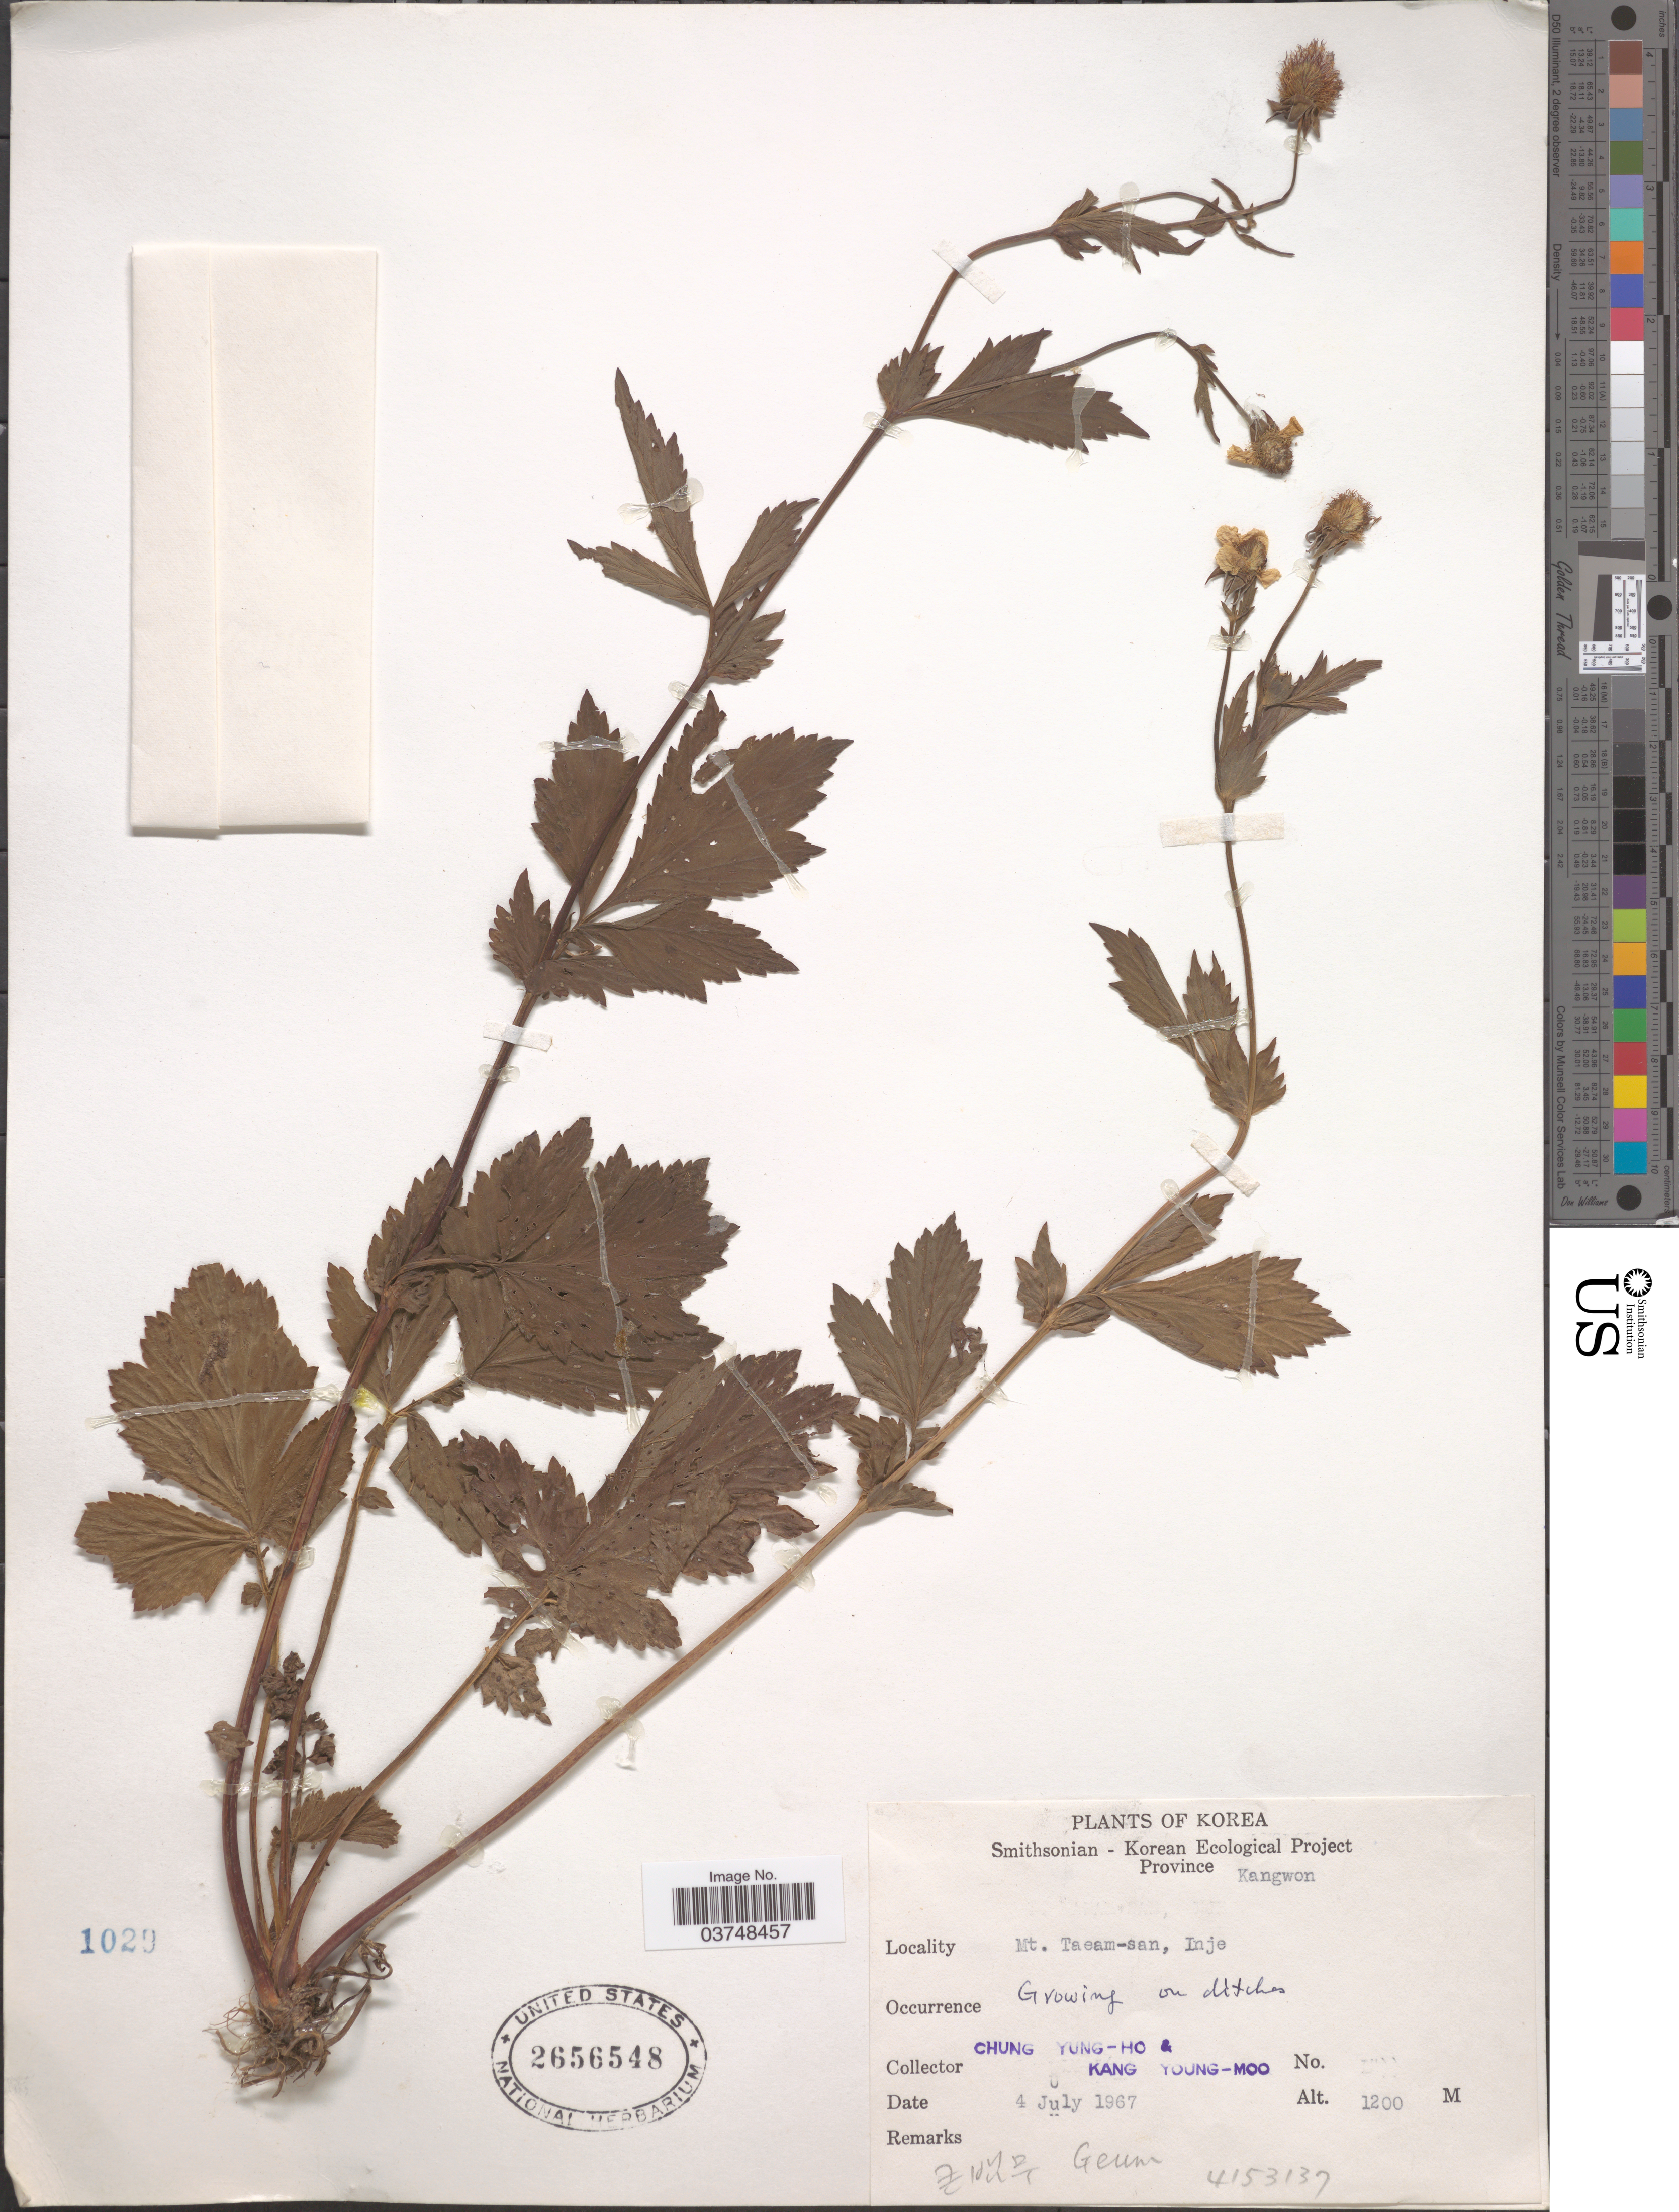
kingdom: Plantae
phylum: Tracheophyta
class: Magnoliopsida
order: Rosales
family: Rosaceae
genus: Geum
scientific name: Geum sp.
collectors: C. Yung-Ho & K. Young-Moo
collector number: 1477*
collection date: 1967-07-04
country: North Korea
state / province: Kangwon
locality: Mt. Taeam-san, Inje.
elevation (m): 1200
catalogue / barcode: US 2656548